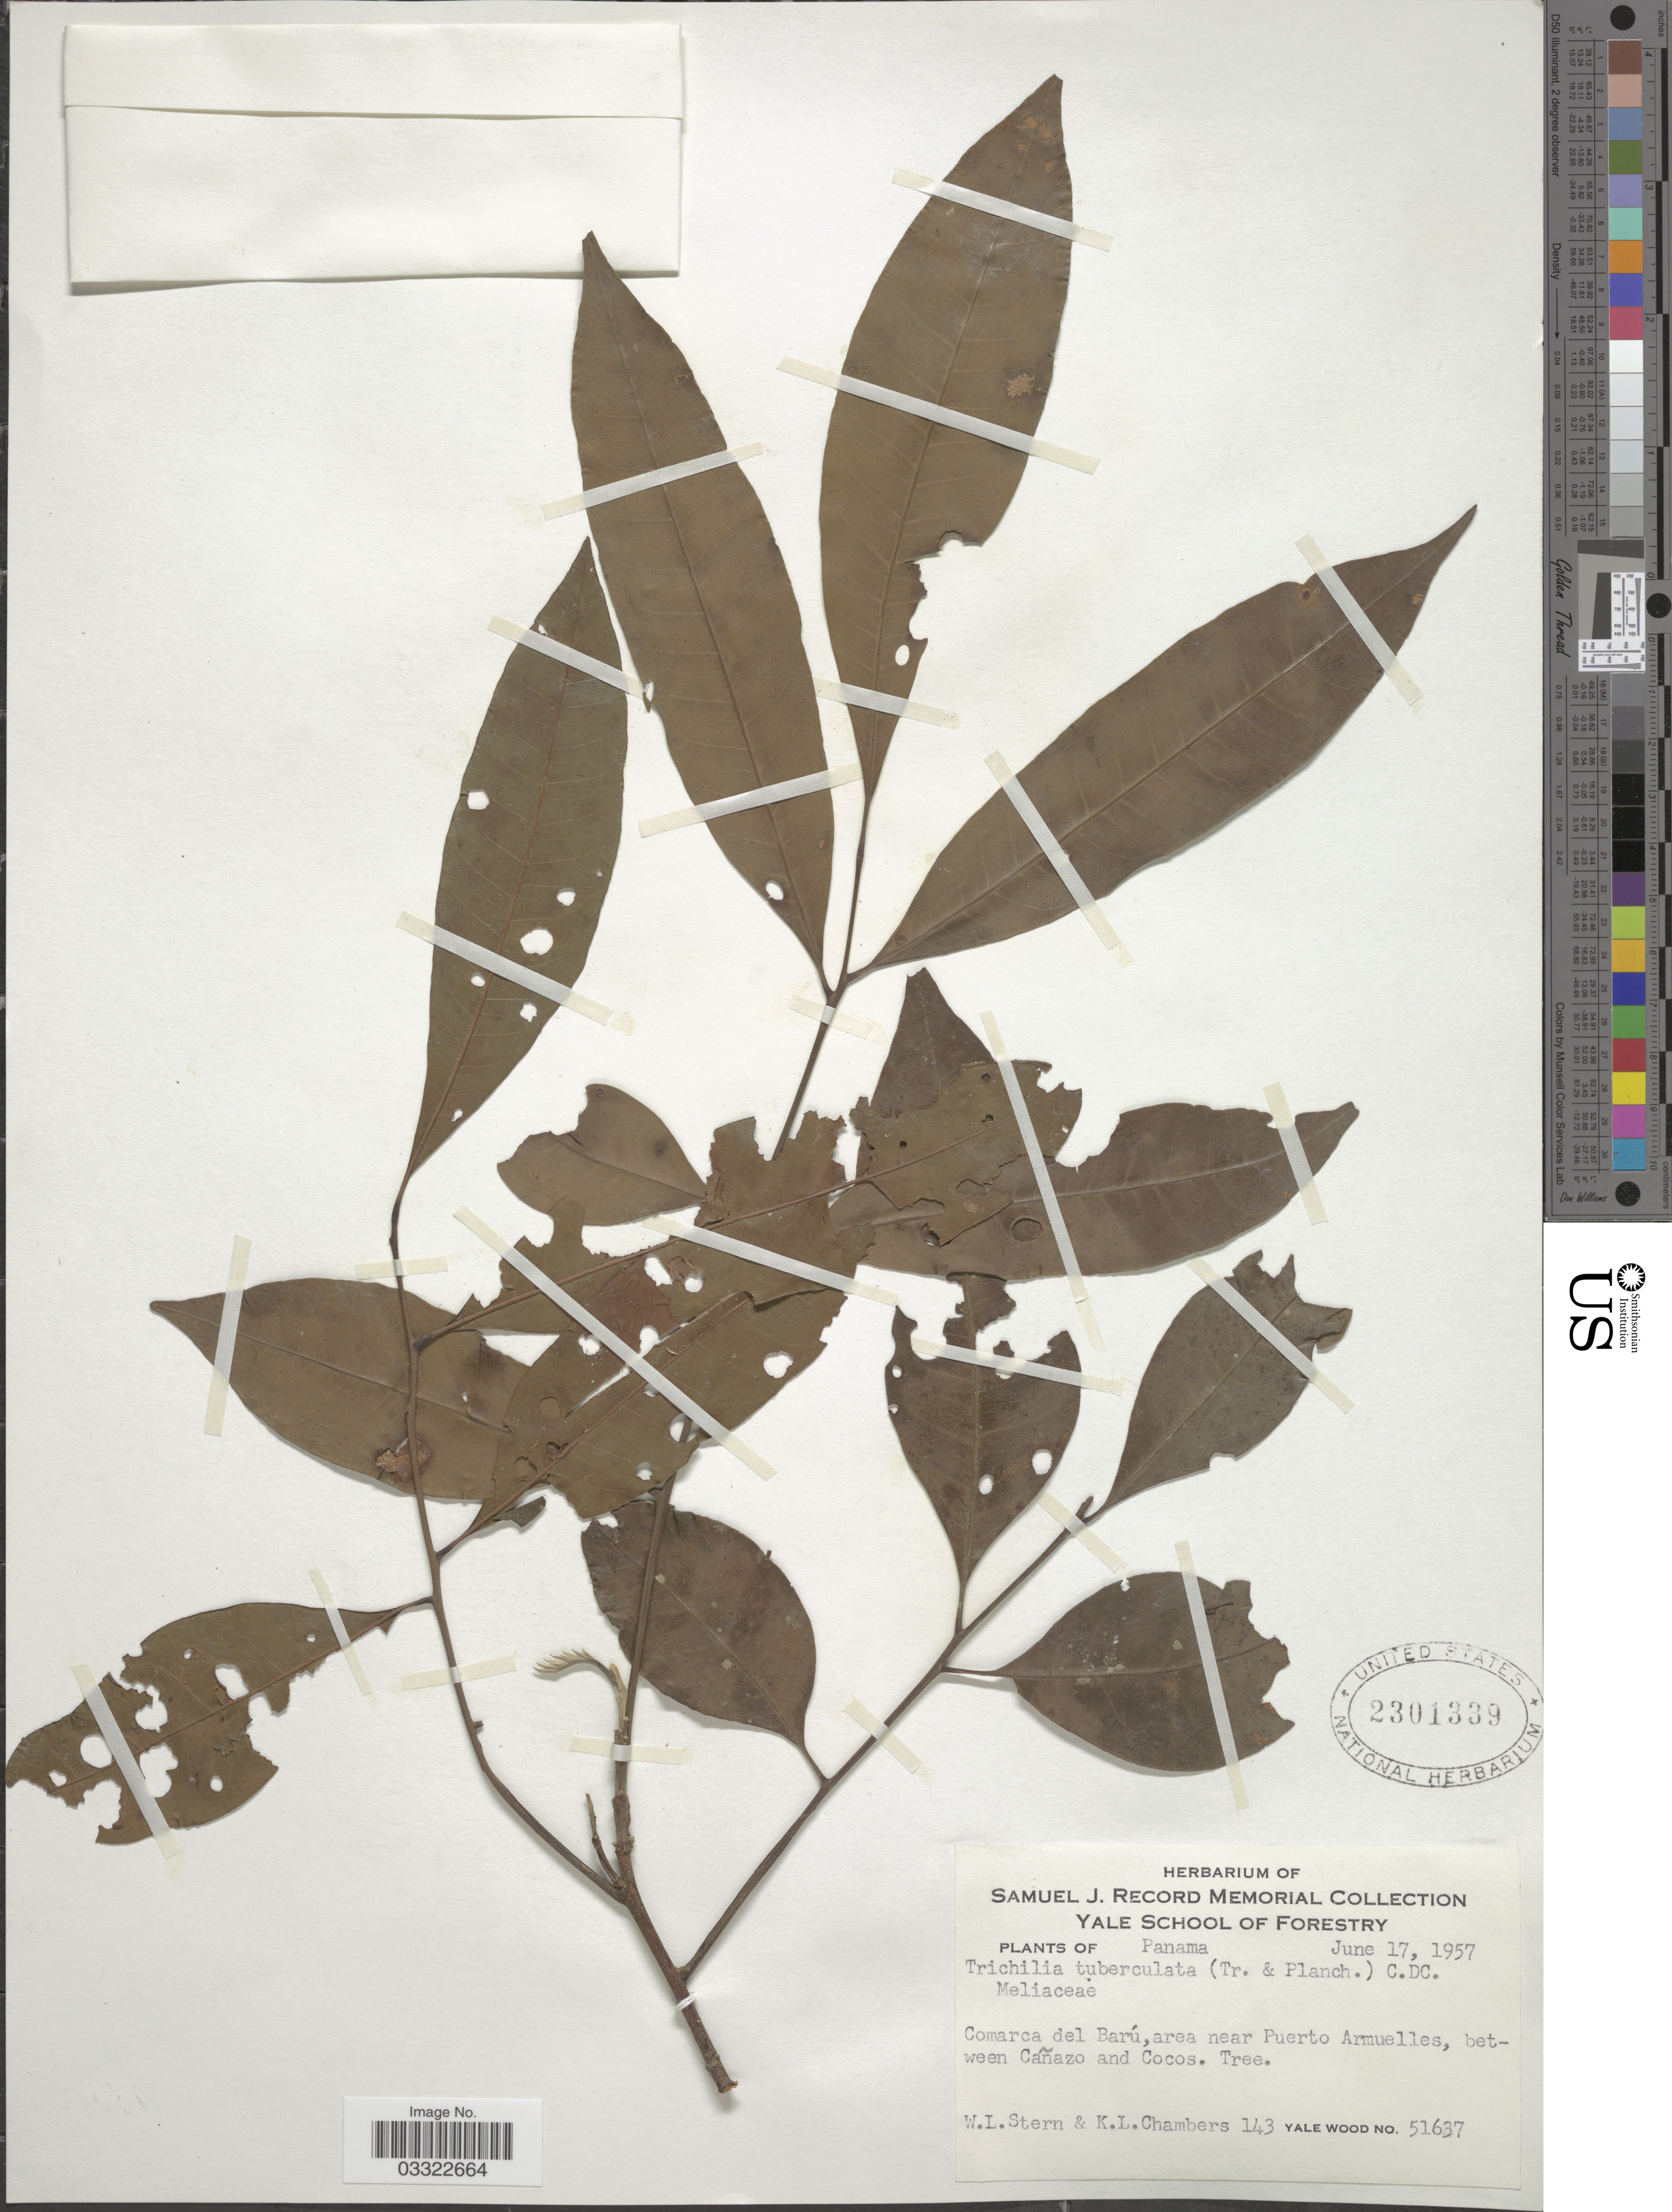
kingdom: Plantae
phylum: Tracheophyta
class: Magnoliopsida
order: Sapindales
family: Meliaceae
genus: Trichilia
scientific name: Trichilia tuberculata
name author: (Triana & Planch.) C. DC.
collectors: W. L. Stern & K. Chambers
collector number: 143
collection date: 1957-06-17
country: Panama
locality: Comarca del Barú, area near Puerto Armuelles, between Cañazo and Cocos.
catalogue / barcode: US 2301339